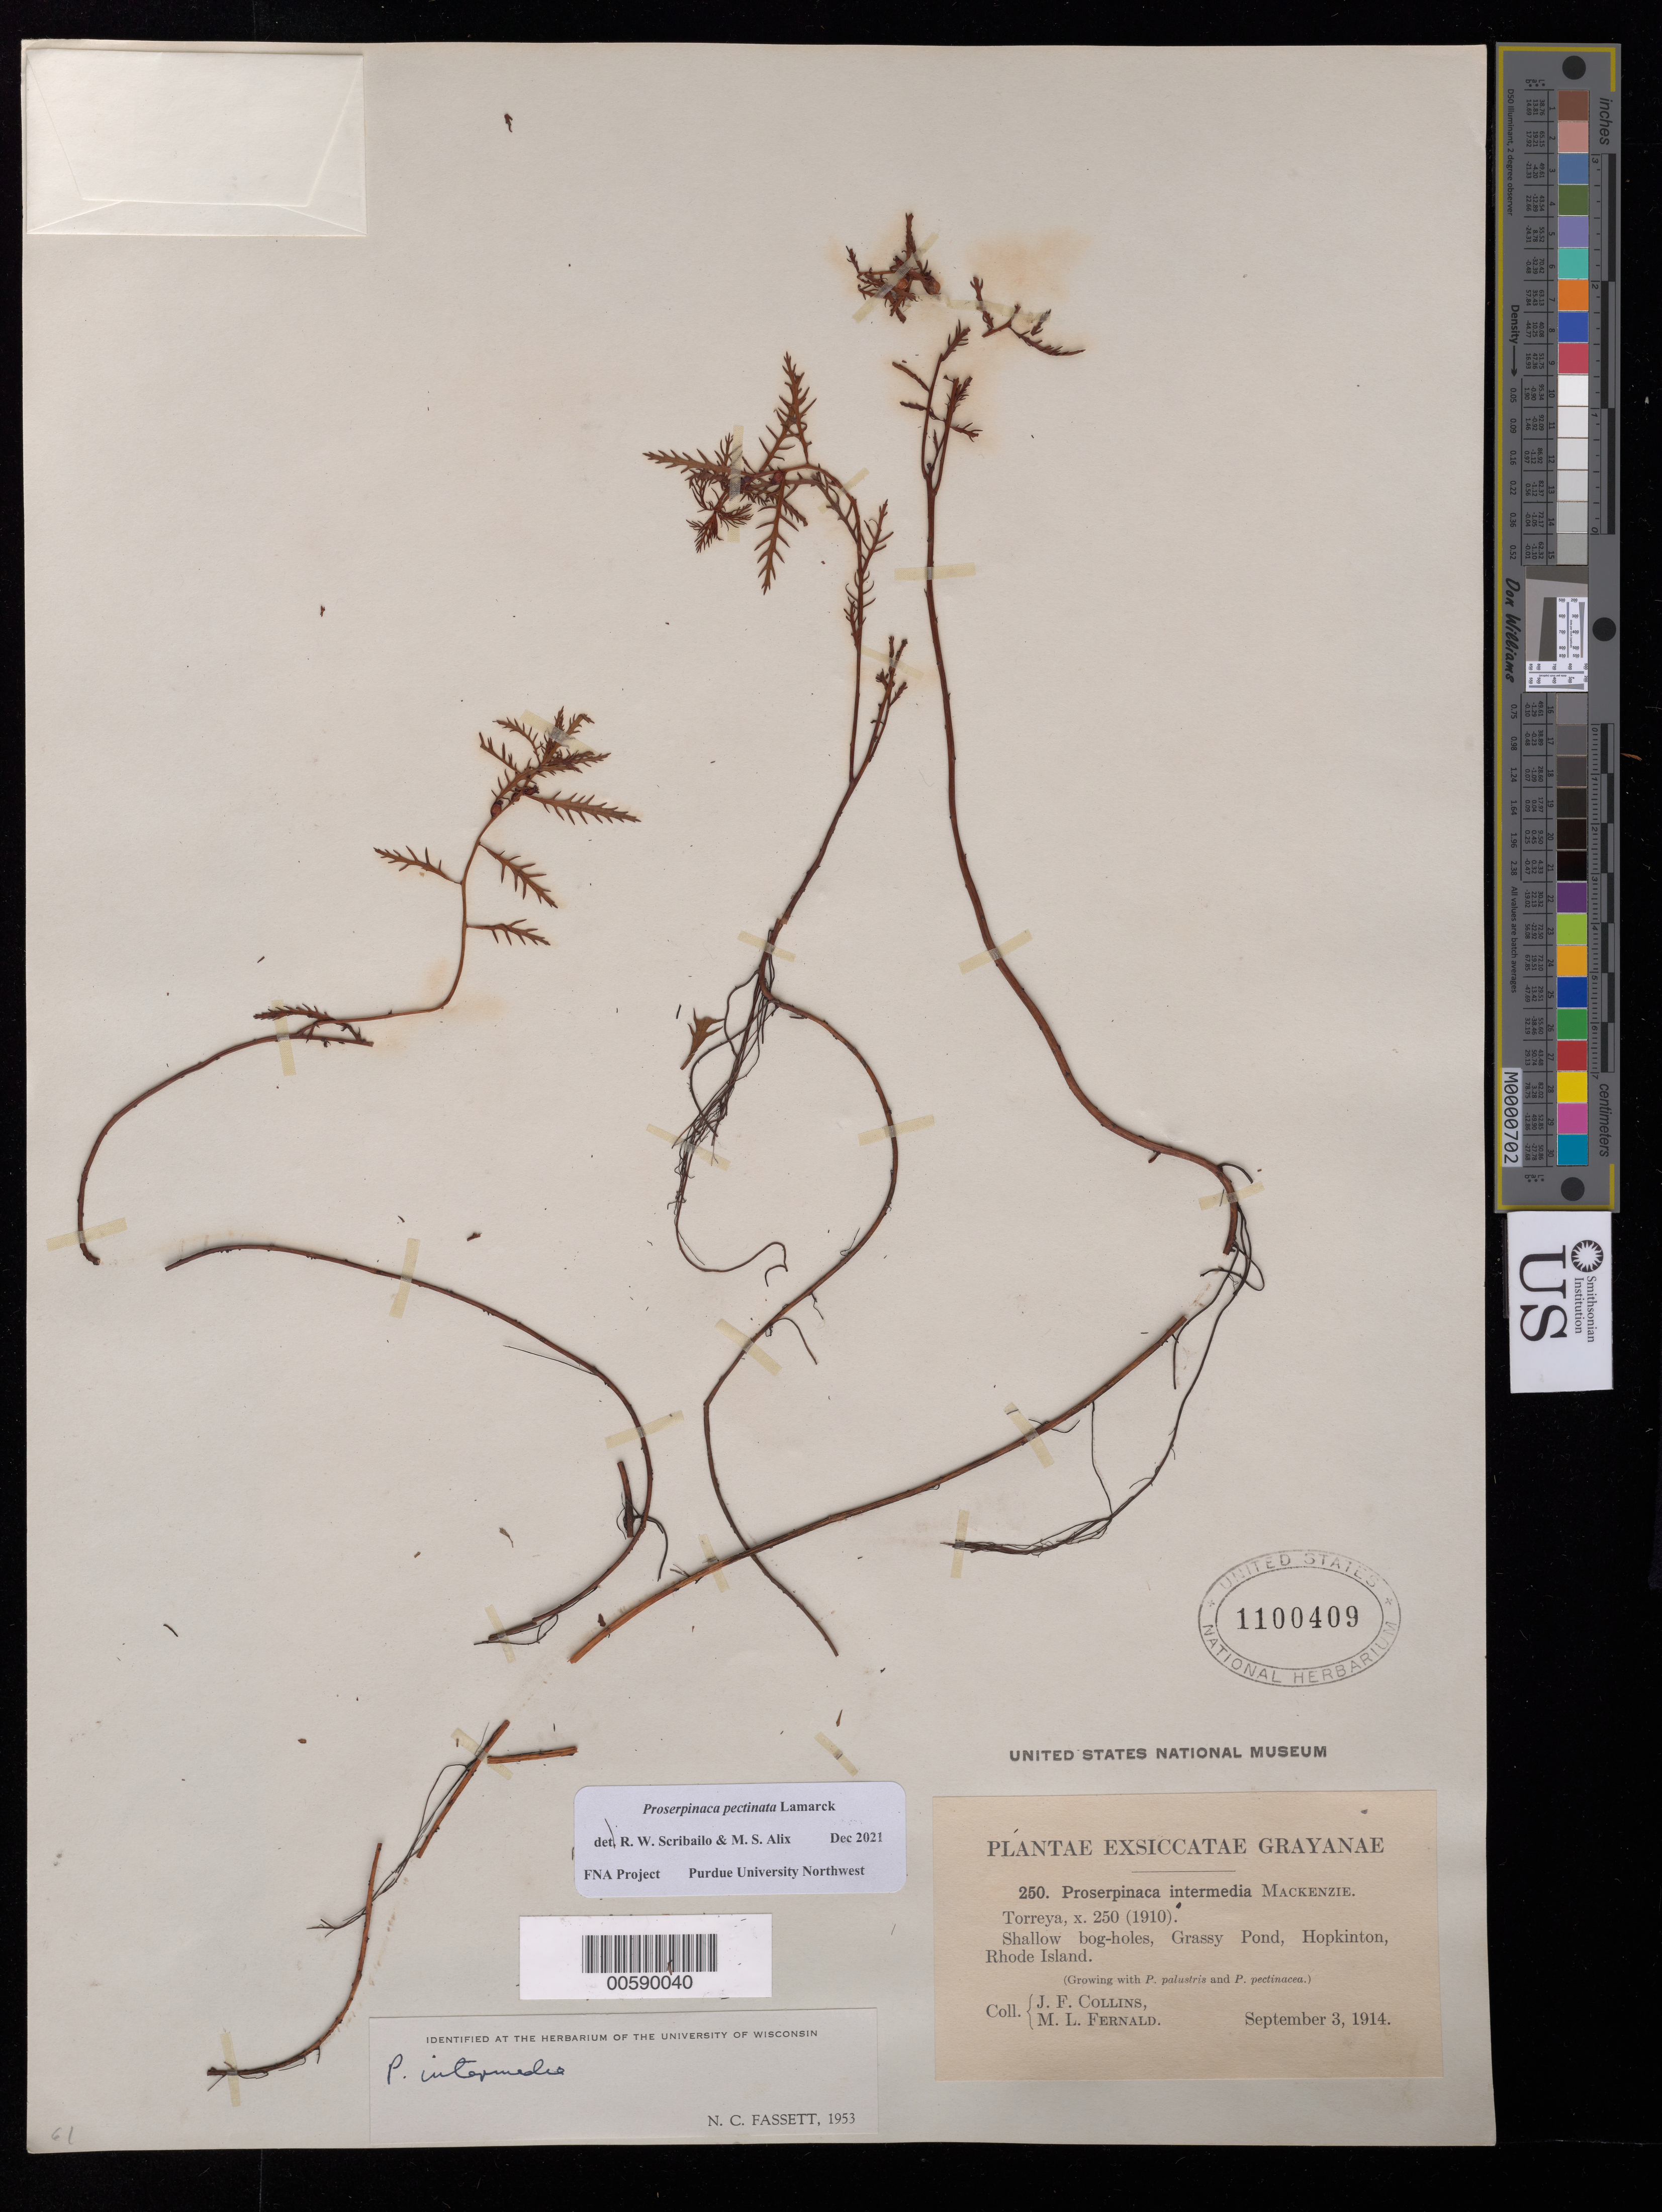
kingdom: Plantae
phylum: Tracheophyta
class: Magnoliopsida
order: Saxifragales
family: Haloragaceae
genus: Proserpinaca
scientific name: Proserpinaca pectinata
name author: Lam.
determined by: Scribailo, R. W.; Alix, M. S.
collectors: J. Collins & M. L. Fernald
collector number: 250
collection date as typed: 03 Sep 1914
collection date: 1914-09-03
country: United States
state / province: Rhode Island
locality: Grassy Pond, Hopkinton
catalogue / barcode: US 1100409